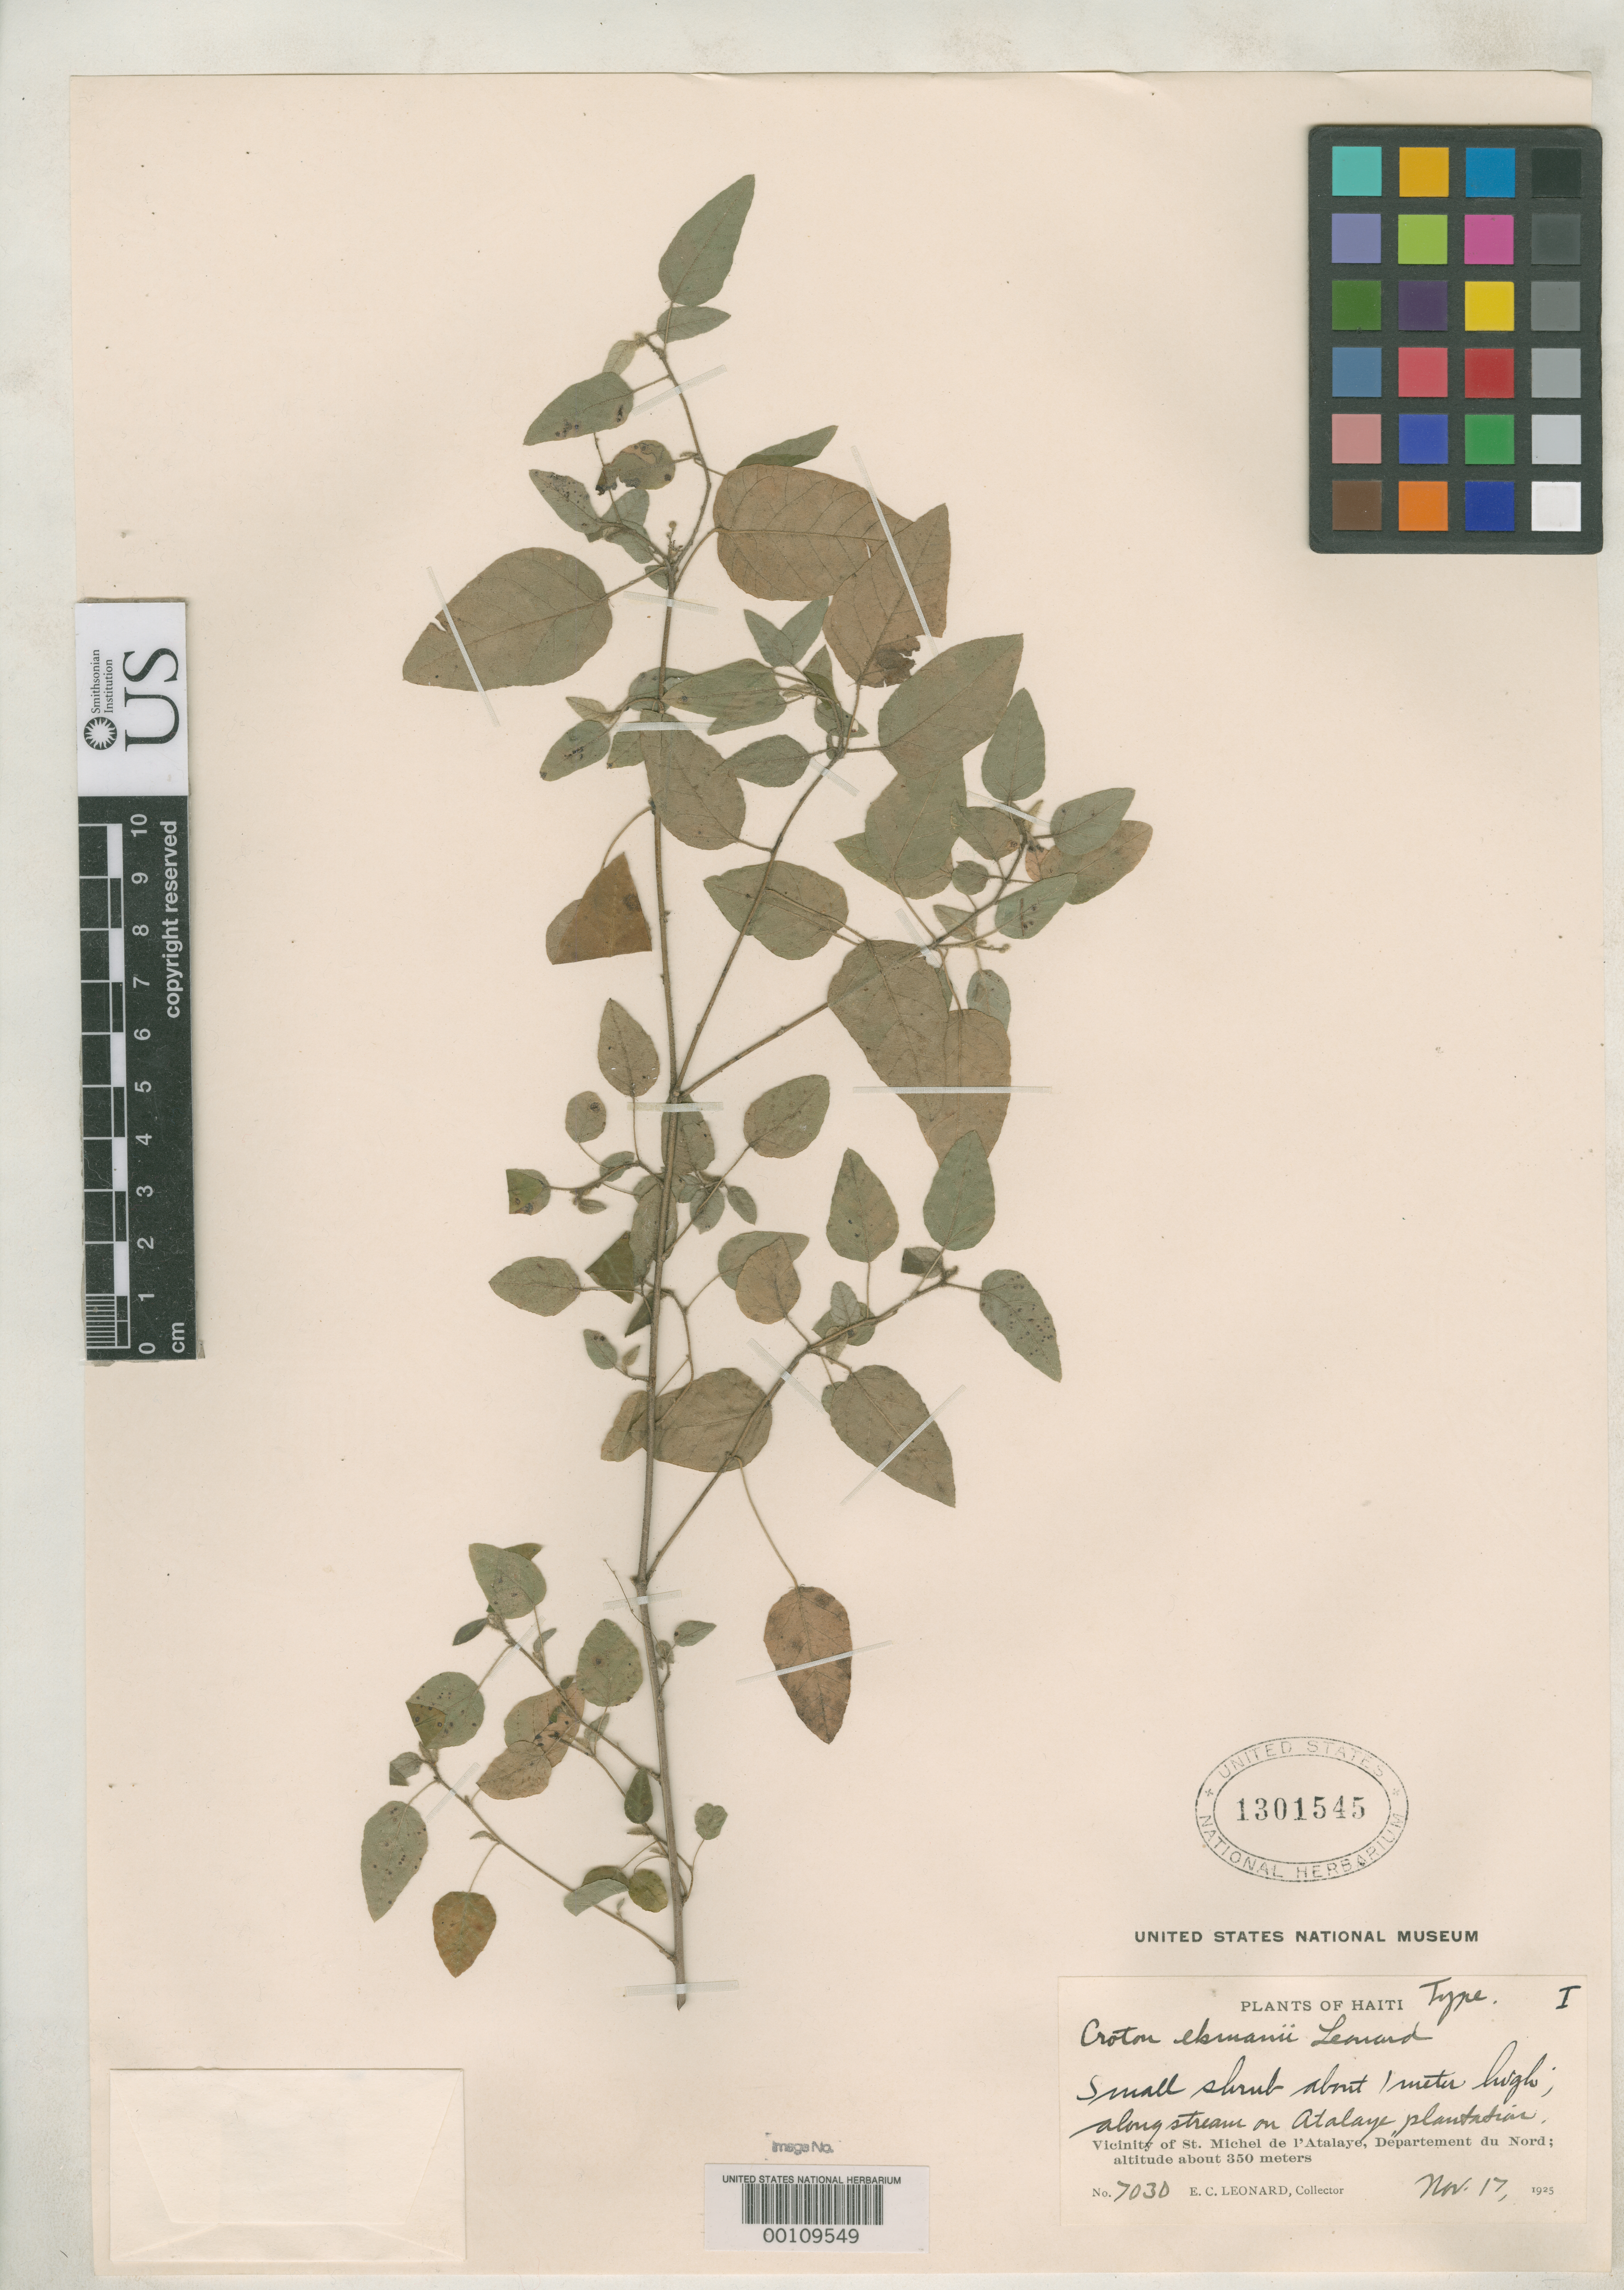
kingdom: Plantae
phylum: Tracheophyta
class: Magnoliopsida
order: Malpighiales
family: Euphorbiaceae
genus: Croton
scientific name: Croton ekmanii Leonard, nom. illeg.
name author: Leonard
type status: Holotype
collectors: E. C. Leonard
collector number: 7030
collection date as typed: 17 Nov 1925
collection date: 1925-11-17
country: Haiti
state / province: Nord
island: Hispaniola Island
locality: Vicinity of Saint-Michel de l'Atalaye.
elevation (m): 350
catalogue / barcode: US 1301545